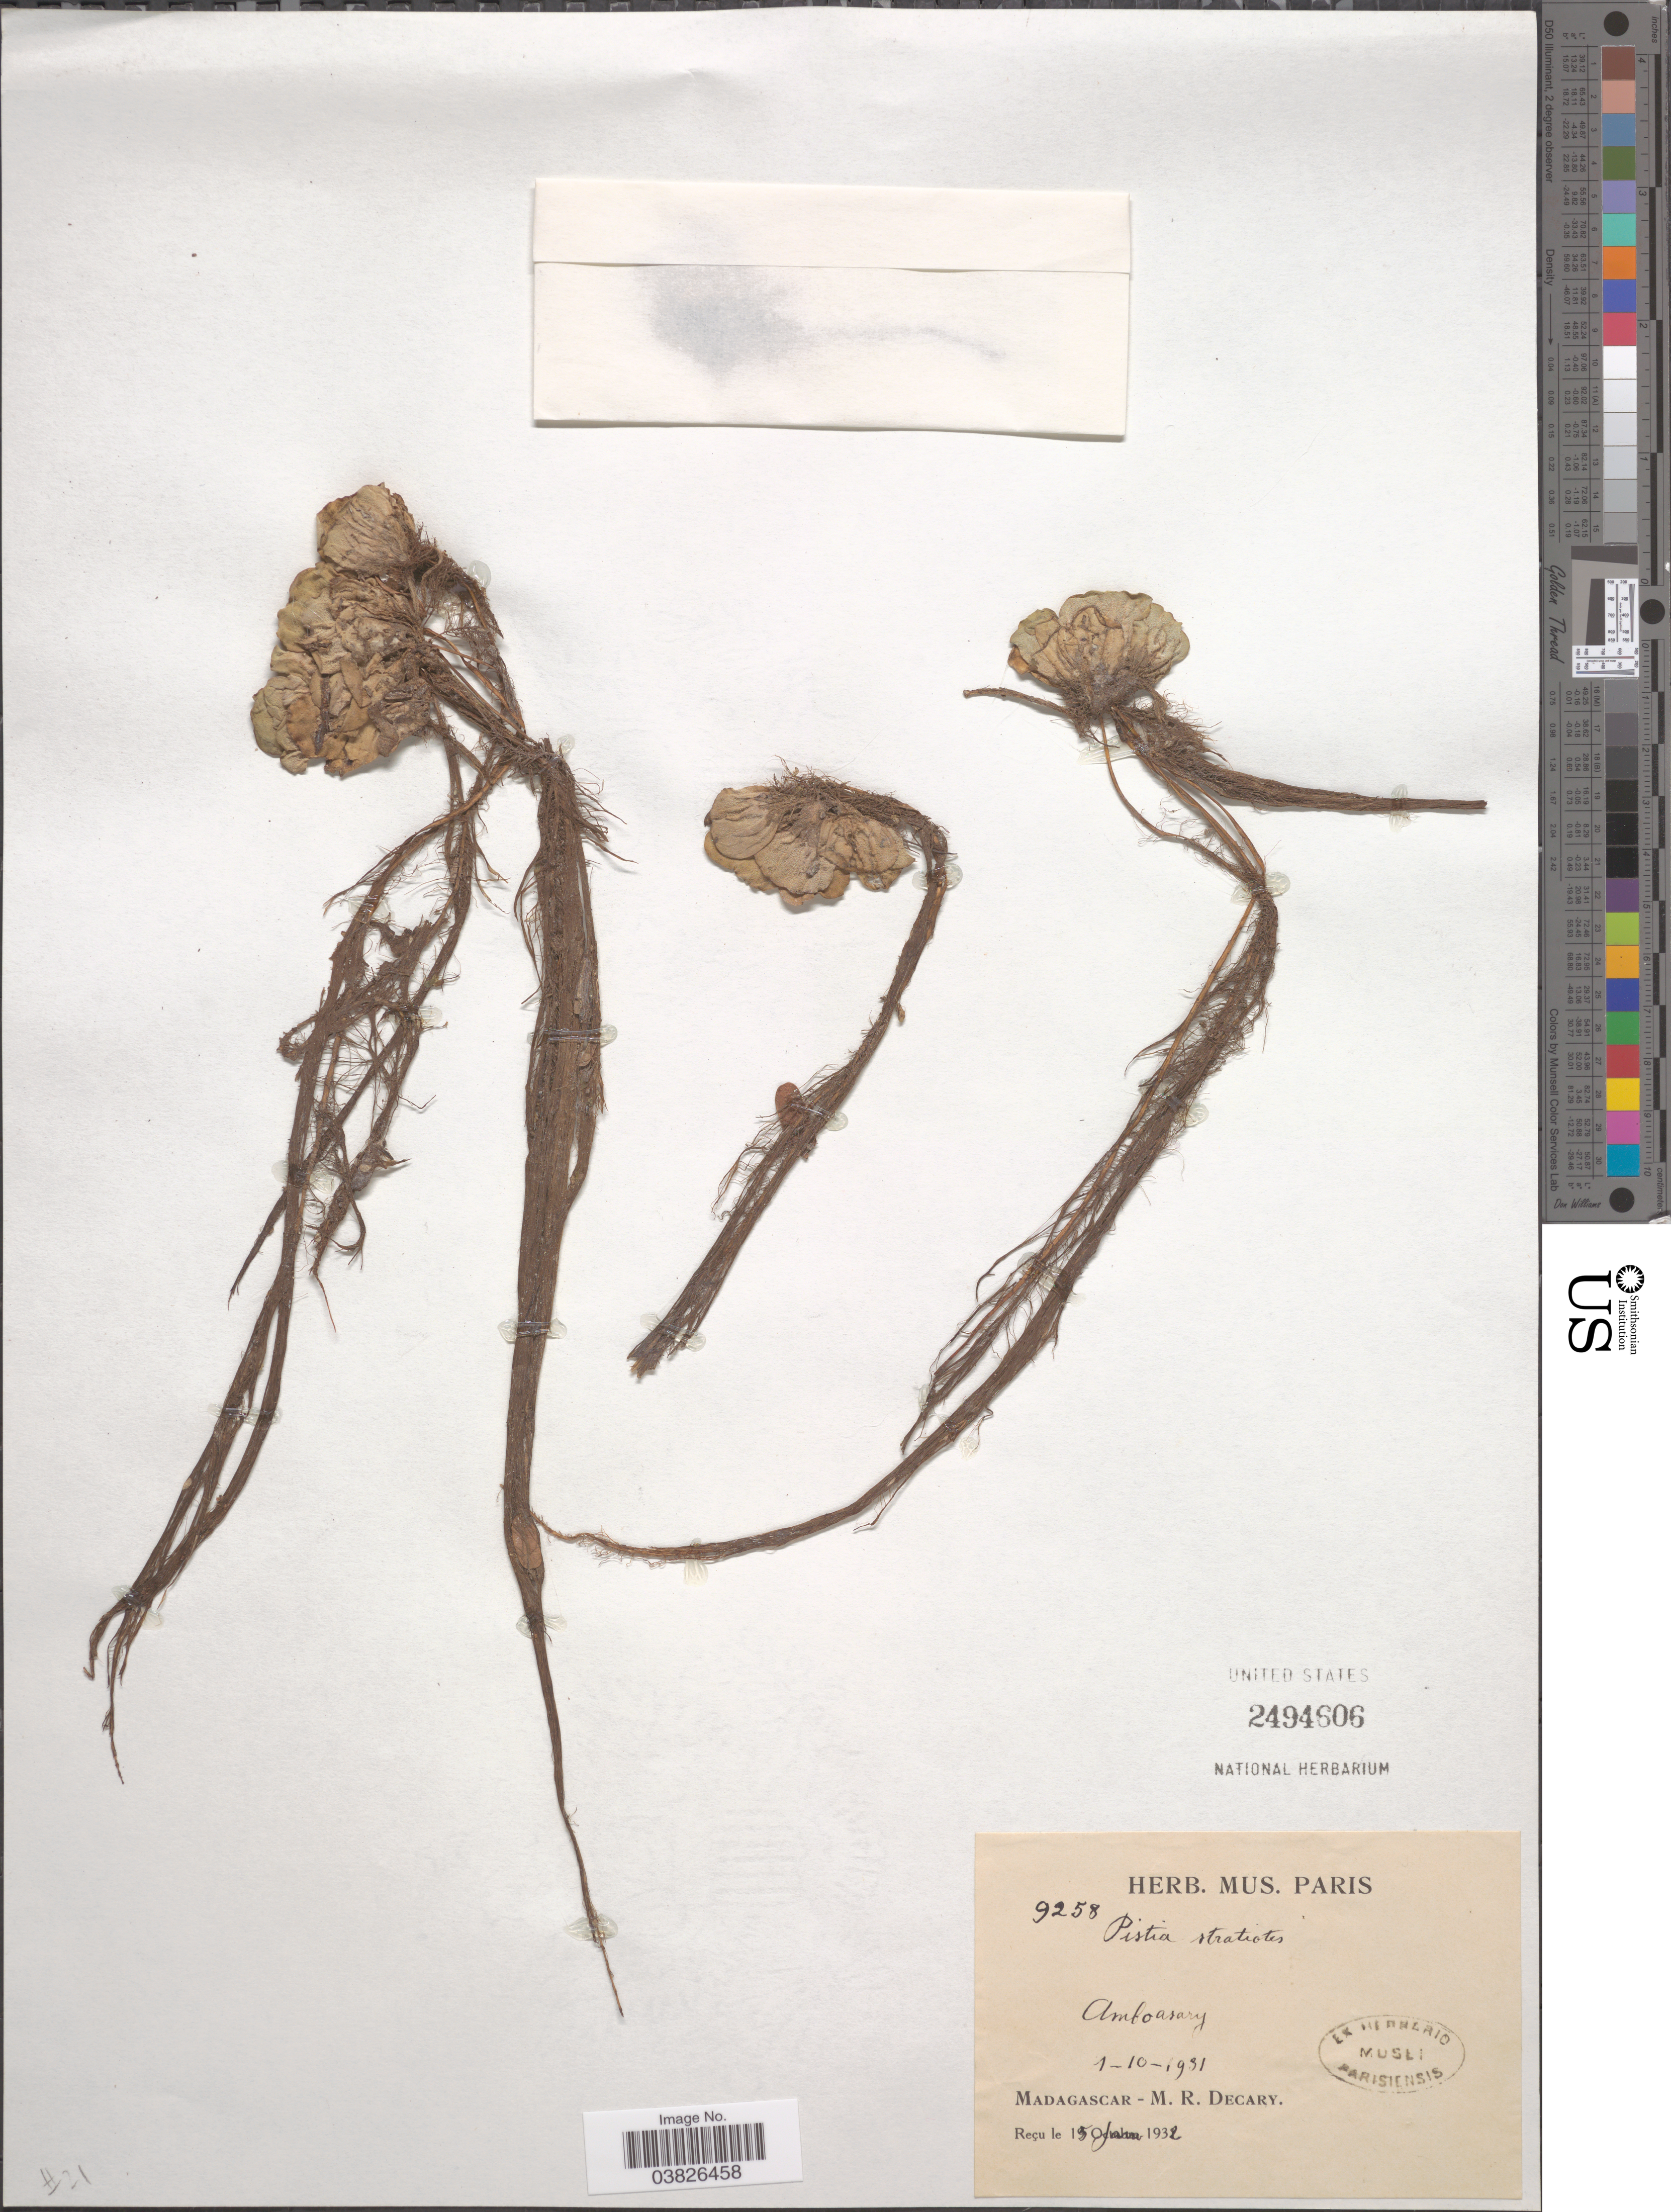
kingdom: Plantae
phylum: Tracheophyta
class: Liliopsida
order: Alismatales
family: Araceae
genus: Pistia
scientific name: Pistia stratiotes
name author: L.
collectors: R. Decary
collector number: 9258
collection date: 1931-10-01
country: Madagascar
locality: Amboasary.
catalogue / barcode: US 2494606